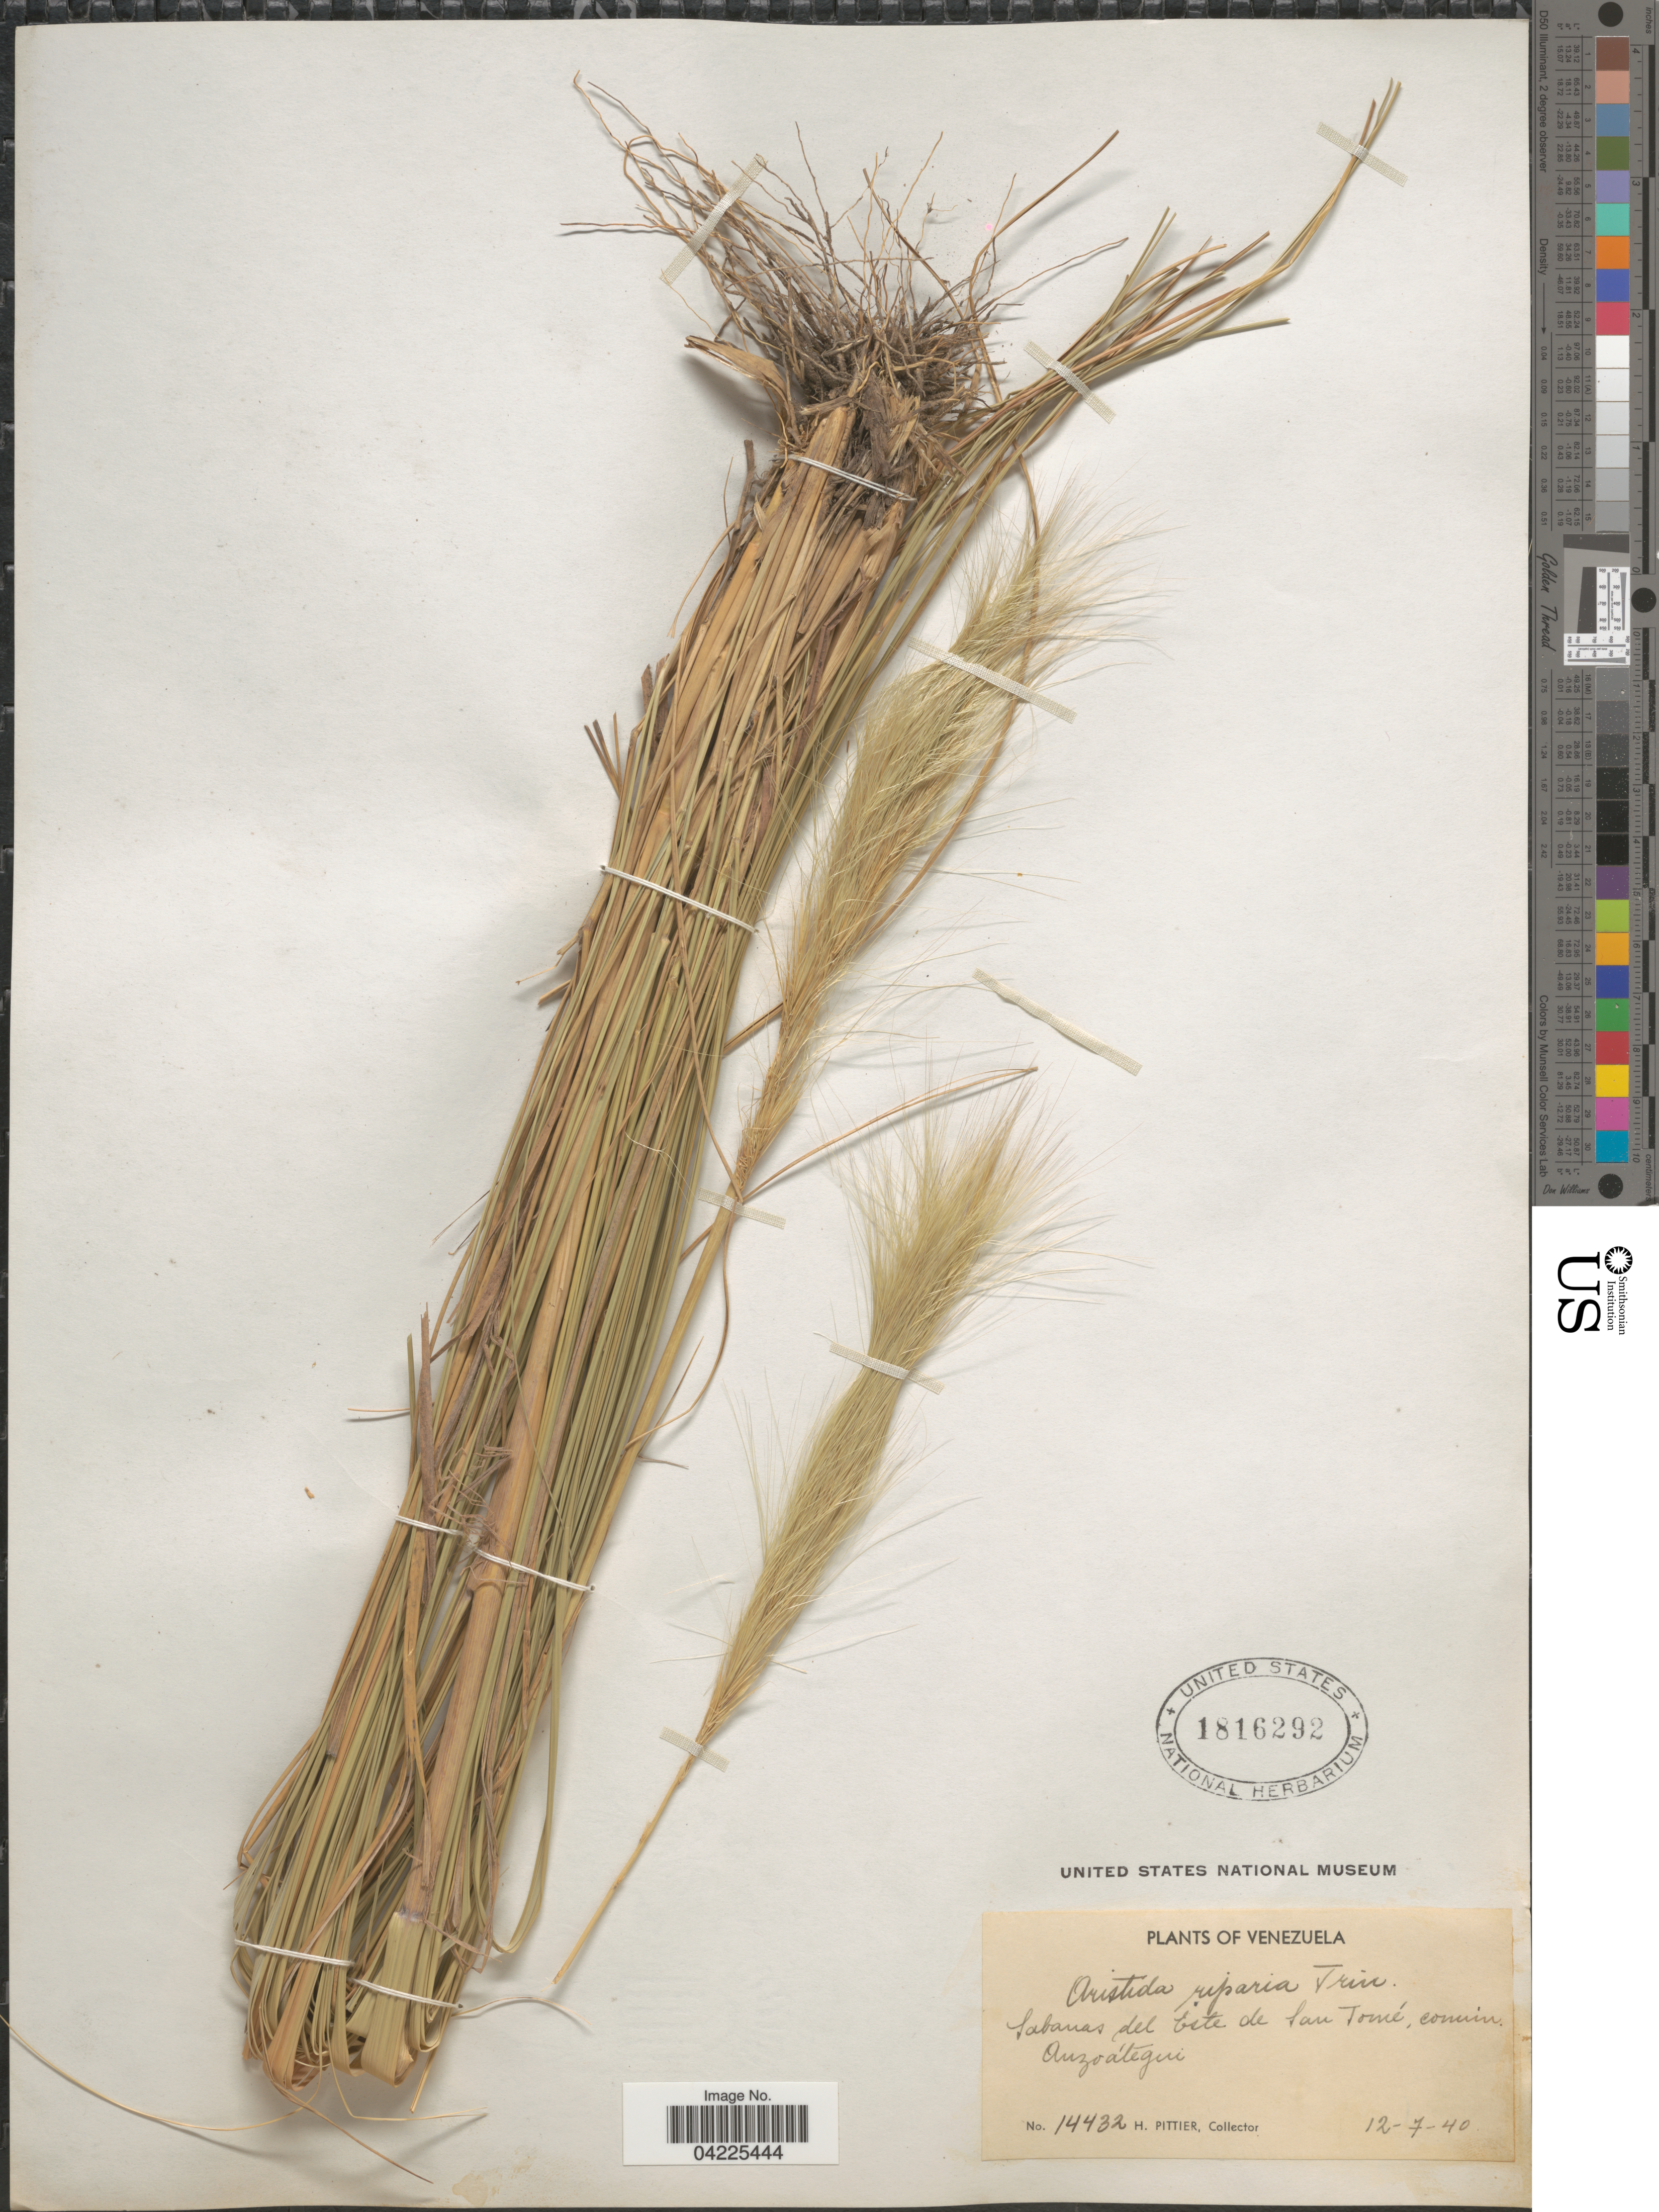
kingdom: Plantae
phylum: Tracheophyta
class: Liliopsida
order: Poales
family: Poaceae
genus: Aristida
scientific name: Aristida riparia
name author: Trin.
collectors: H. F. Pittier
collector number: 14432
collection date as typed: Transcribed d/m/y: 12/7/40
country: Venezuela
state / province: Anzoategui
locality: Sabanas del Este de San Tomé, común. Anzoátegui.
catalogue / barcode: US 1816292